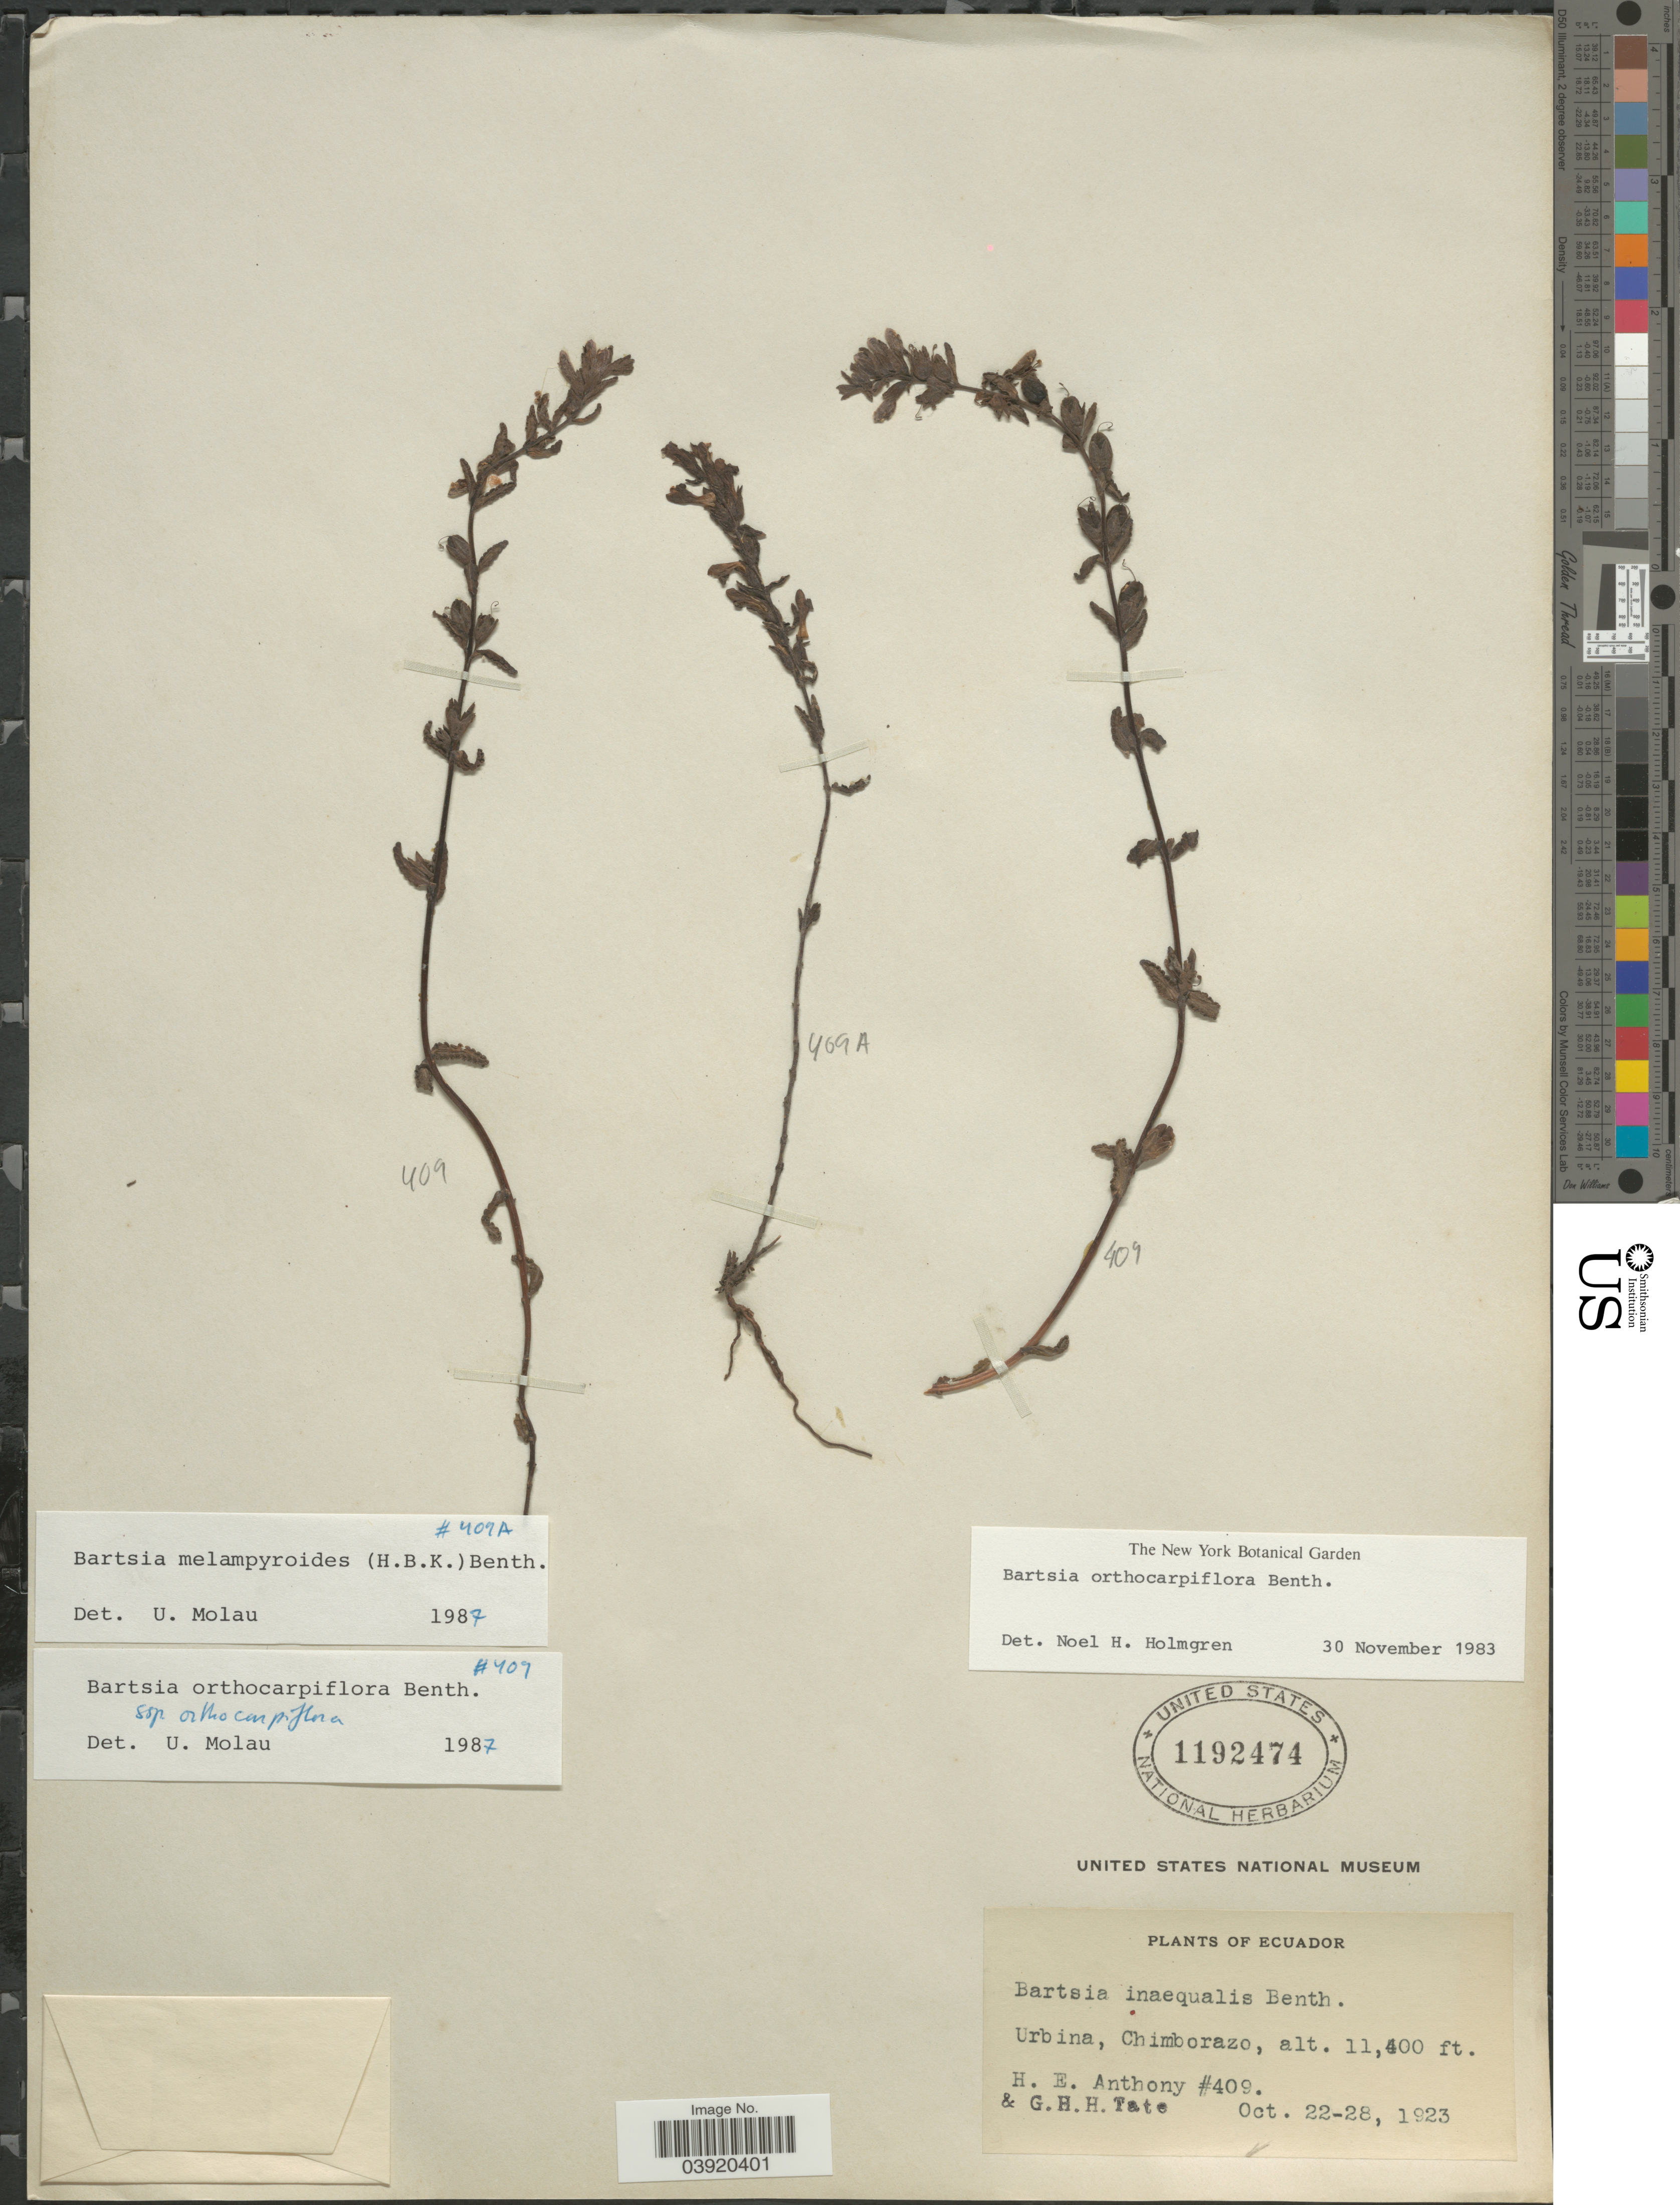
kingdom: Plantae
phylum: Tracheophyta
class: Magnoliopsida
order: Lamiales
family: Orobanchaceae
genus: Bartsia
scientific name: Bartsia orthocarpiflora subsp. orthocarpiflora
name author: Benth.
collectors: H. E. Anthony & G. H. H.Tate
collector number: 409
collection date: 1923-10-22/1923-10-28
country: Ecuador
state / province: Chimborazo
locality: Urbina.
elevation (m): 3475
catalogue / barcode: US 1192474